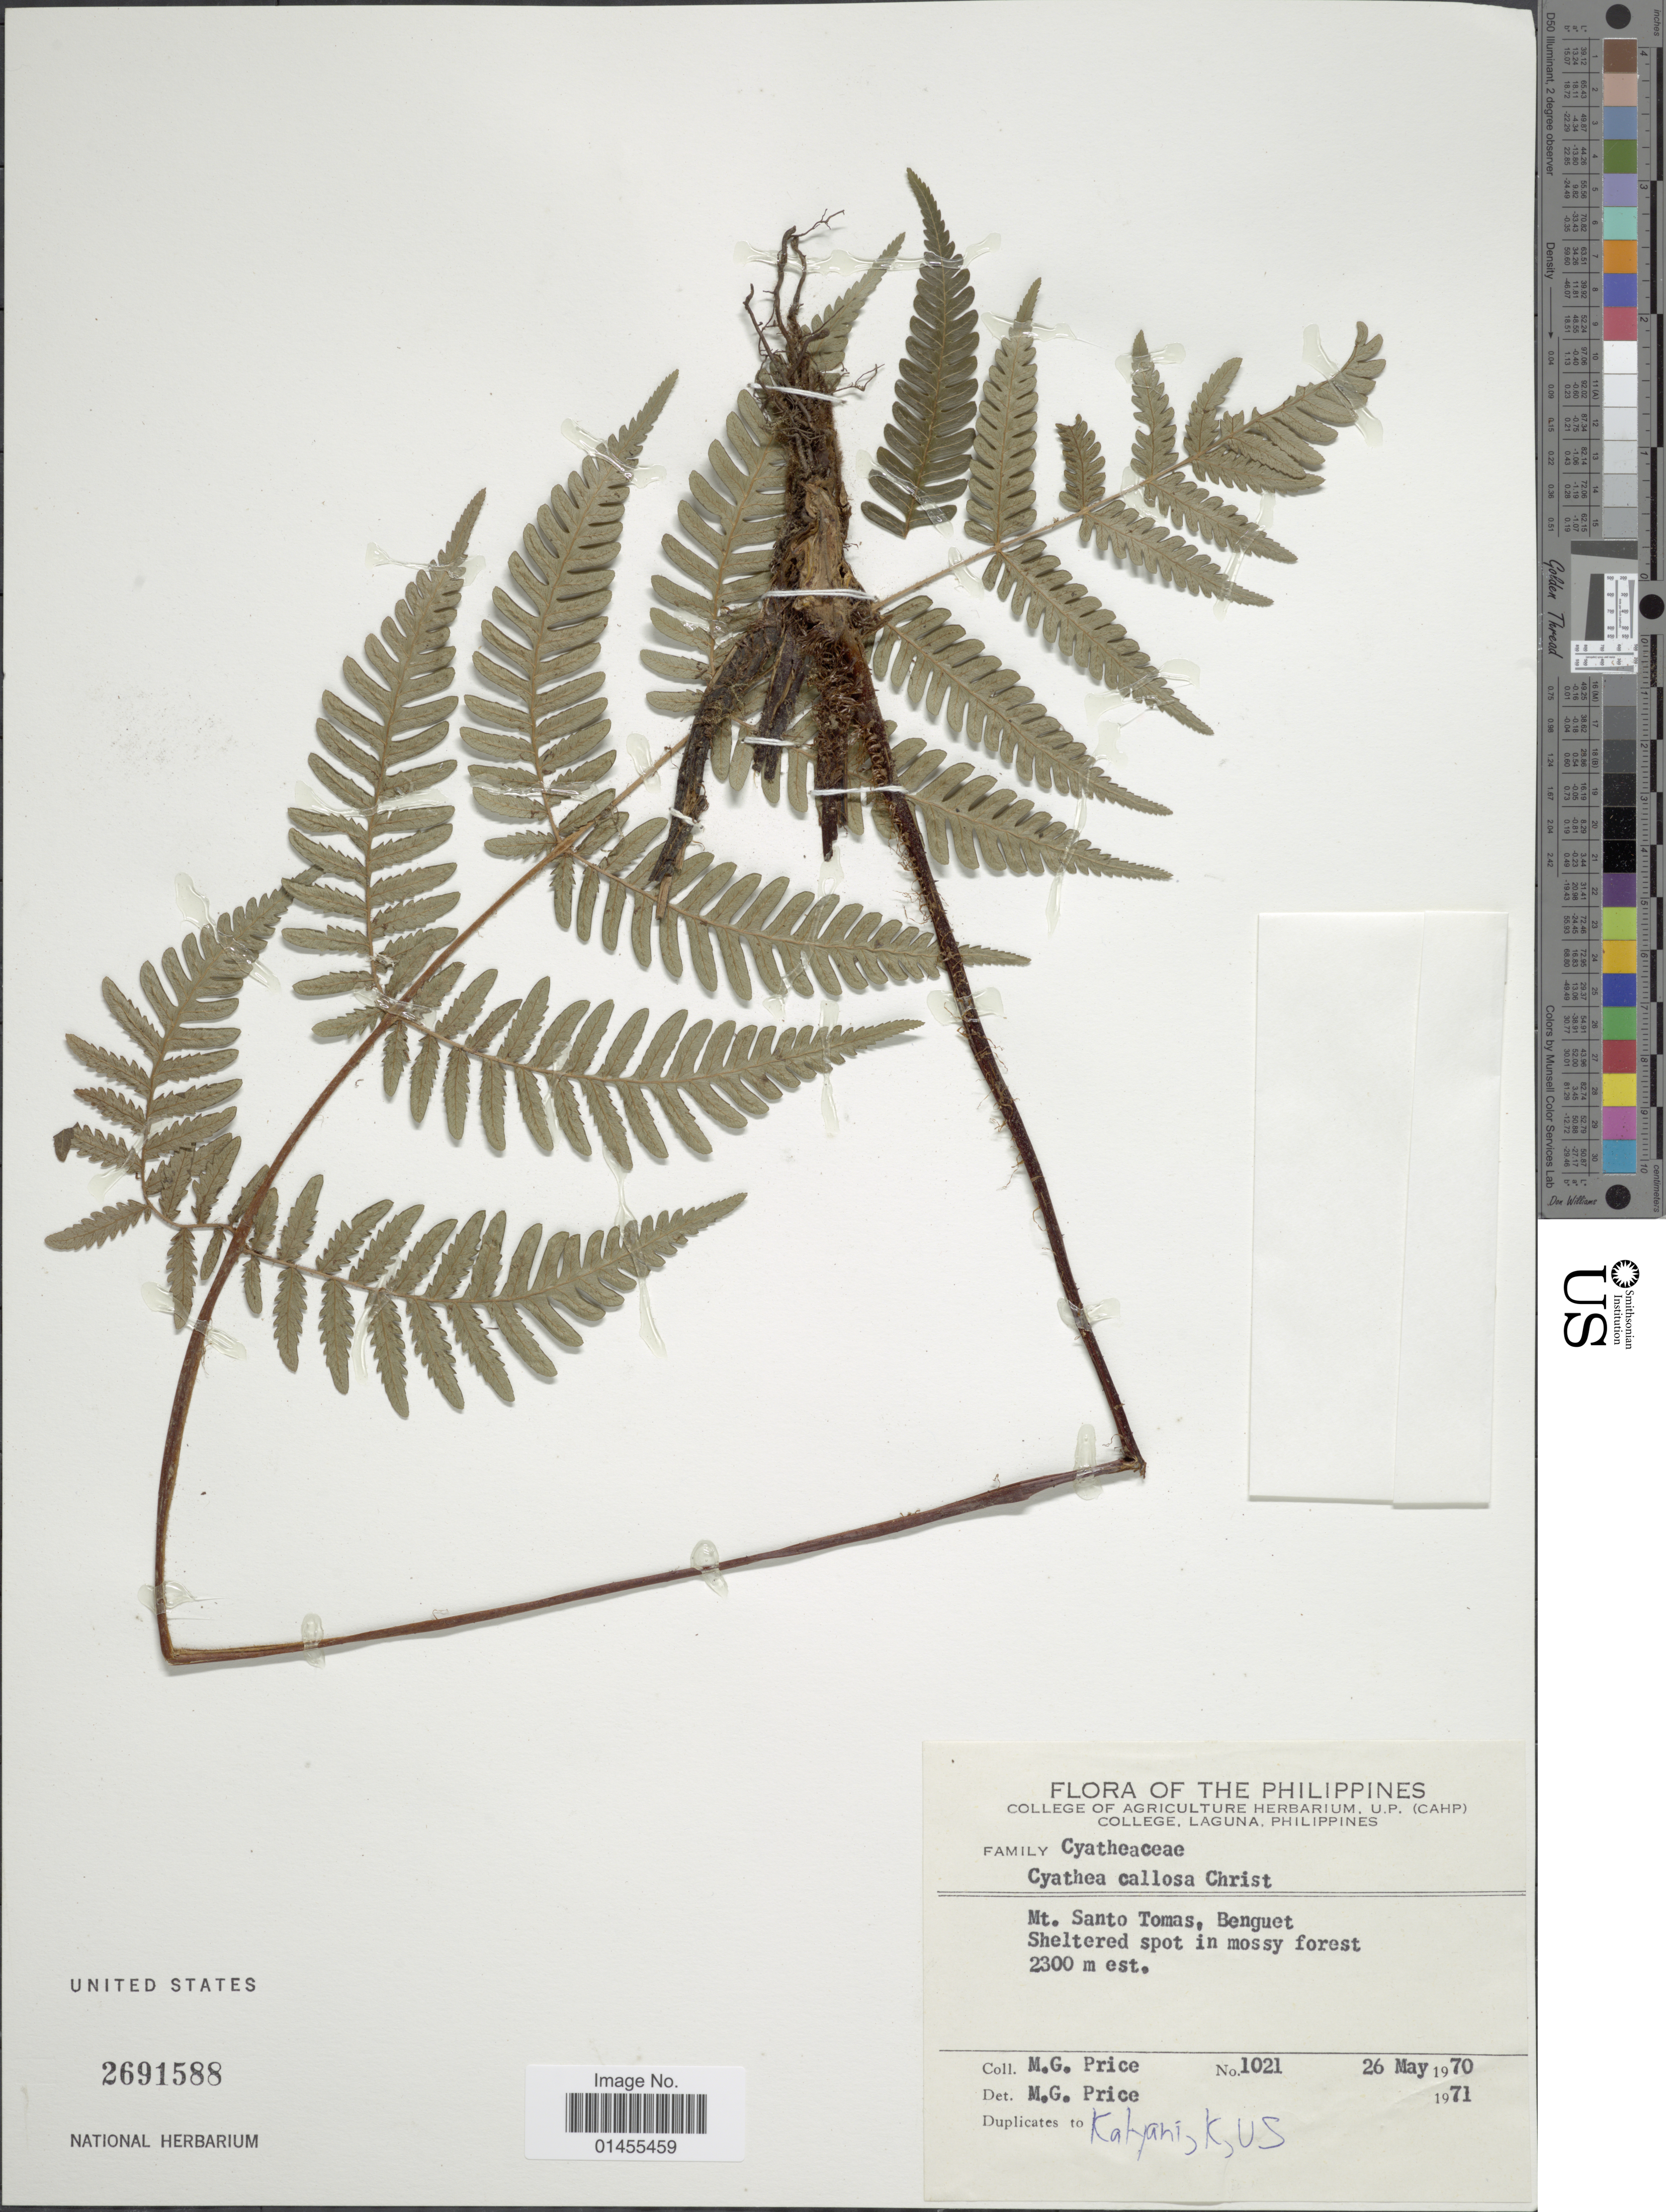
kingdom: Plantae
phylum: Tracheophyta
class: Polypodiopsida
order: Cyatheales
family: Cyatheaceae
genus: Alsophila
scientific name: Alsophila callosa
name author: (Christ) R.M. Tryon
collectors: M. G. Price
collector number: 1021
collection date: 1970-05-26/1971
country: Philippines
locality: Laguna, Mt. Santo Tomas, Benguet.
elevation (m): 2300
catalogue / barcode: US 2691588